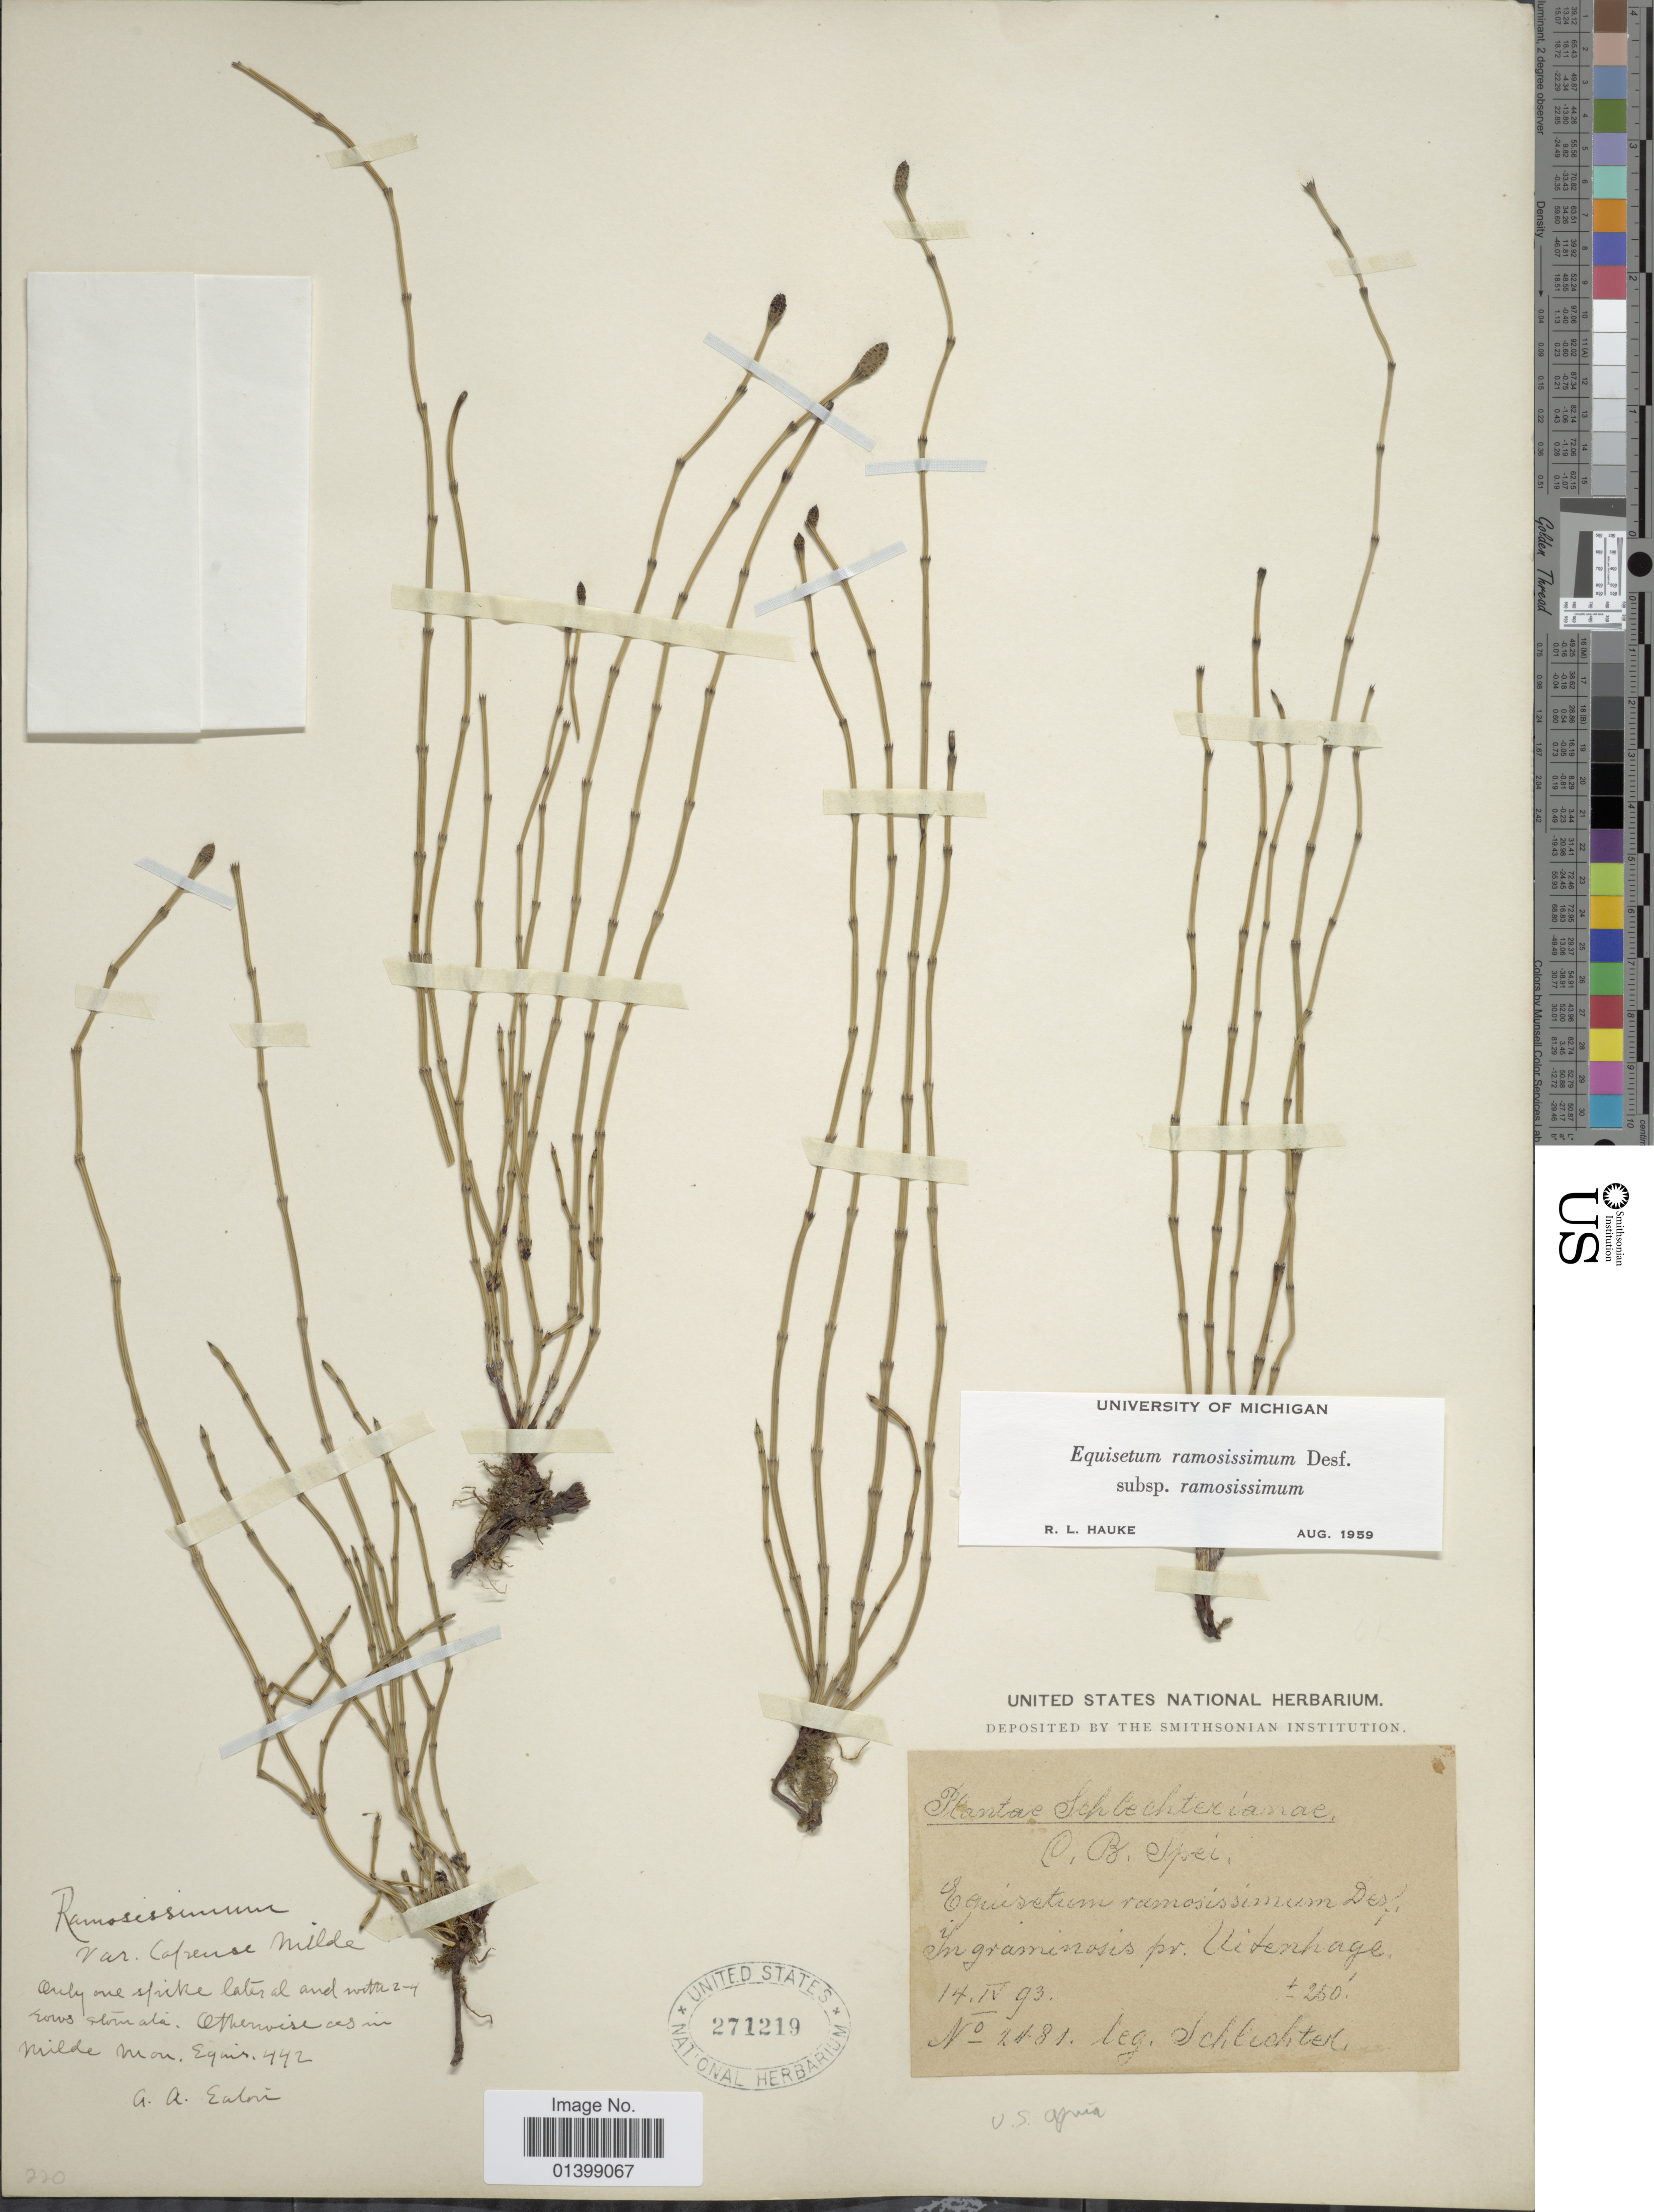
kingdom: Plantae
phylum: Tracheophyta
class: Polypodiopsida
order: Equisetales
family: Equisetaceae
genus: Equisetum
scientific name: Equisetum ramosissimum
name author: Desf.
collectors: Schlechter, --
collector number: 2481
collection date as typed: Transcribed d/m/y: 14/4/93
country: South Africa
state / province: Eastern Cape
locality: In graminasis pr Uitenhage.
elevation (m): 70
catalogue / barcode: US 271219